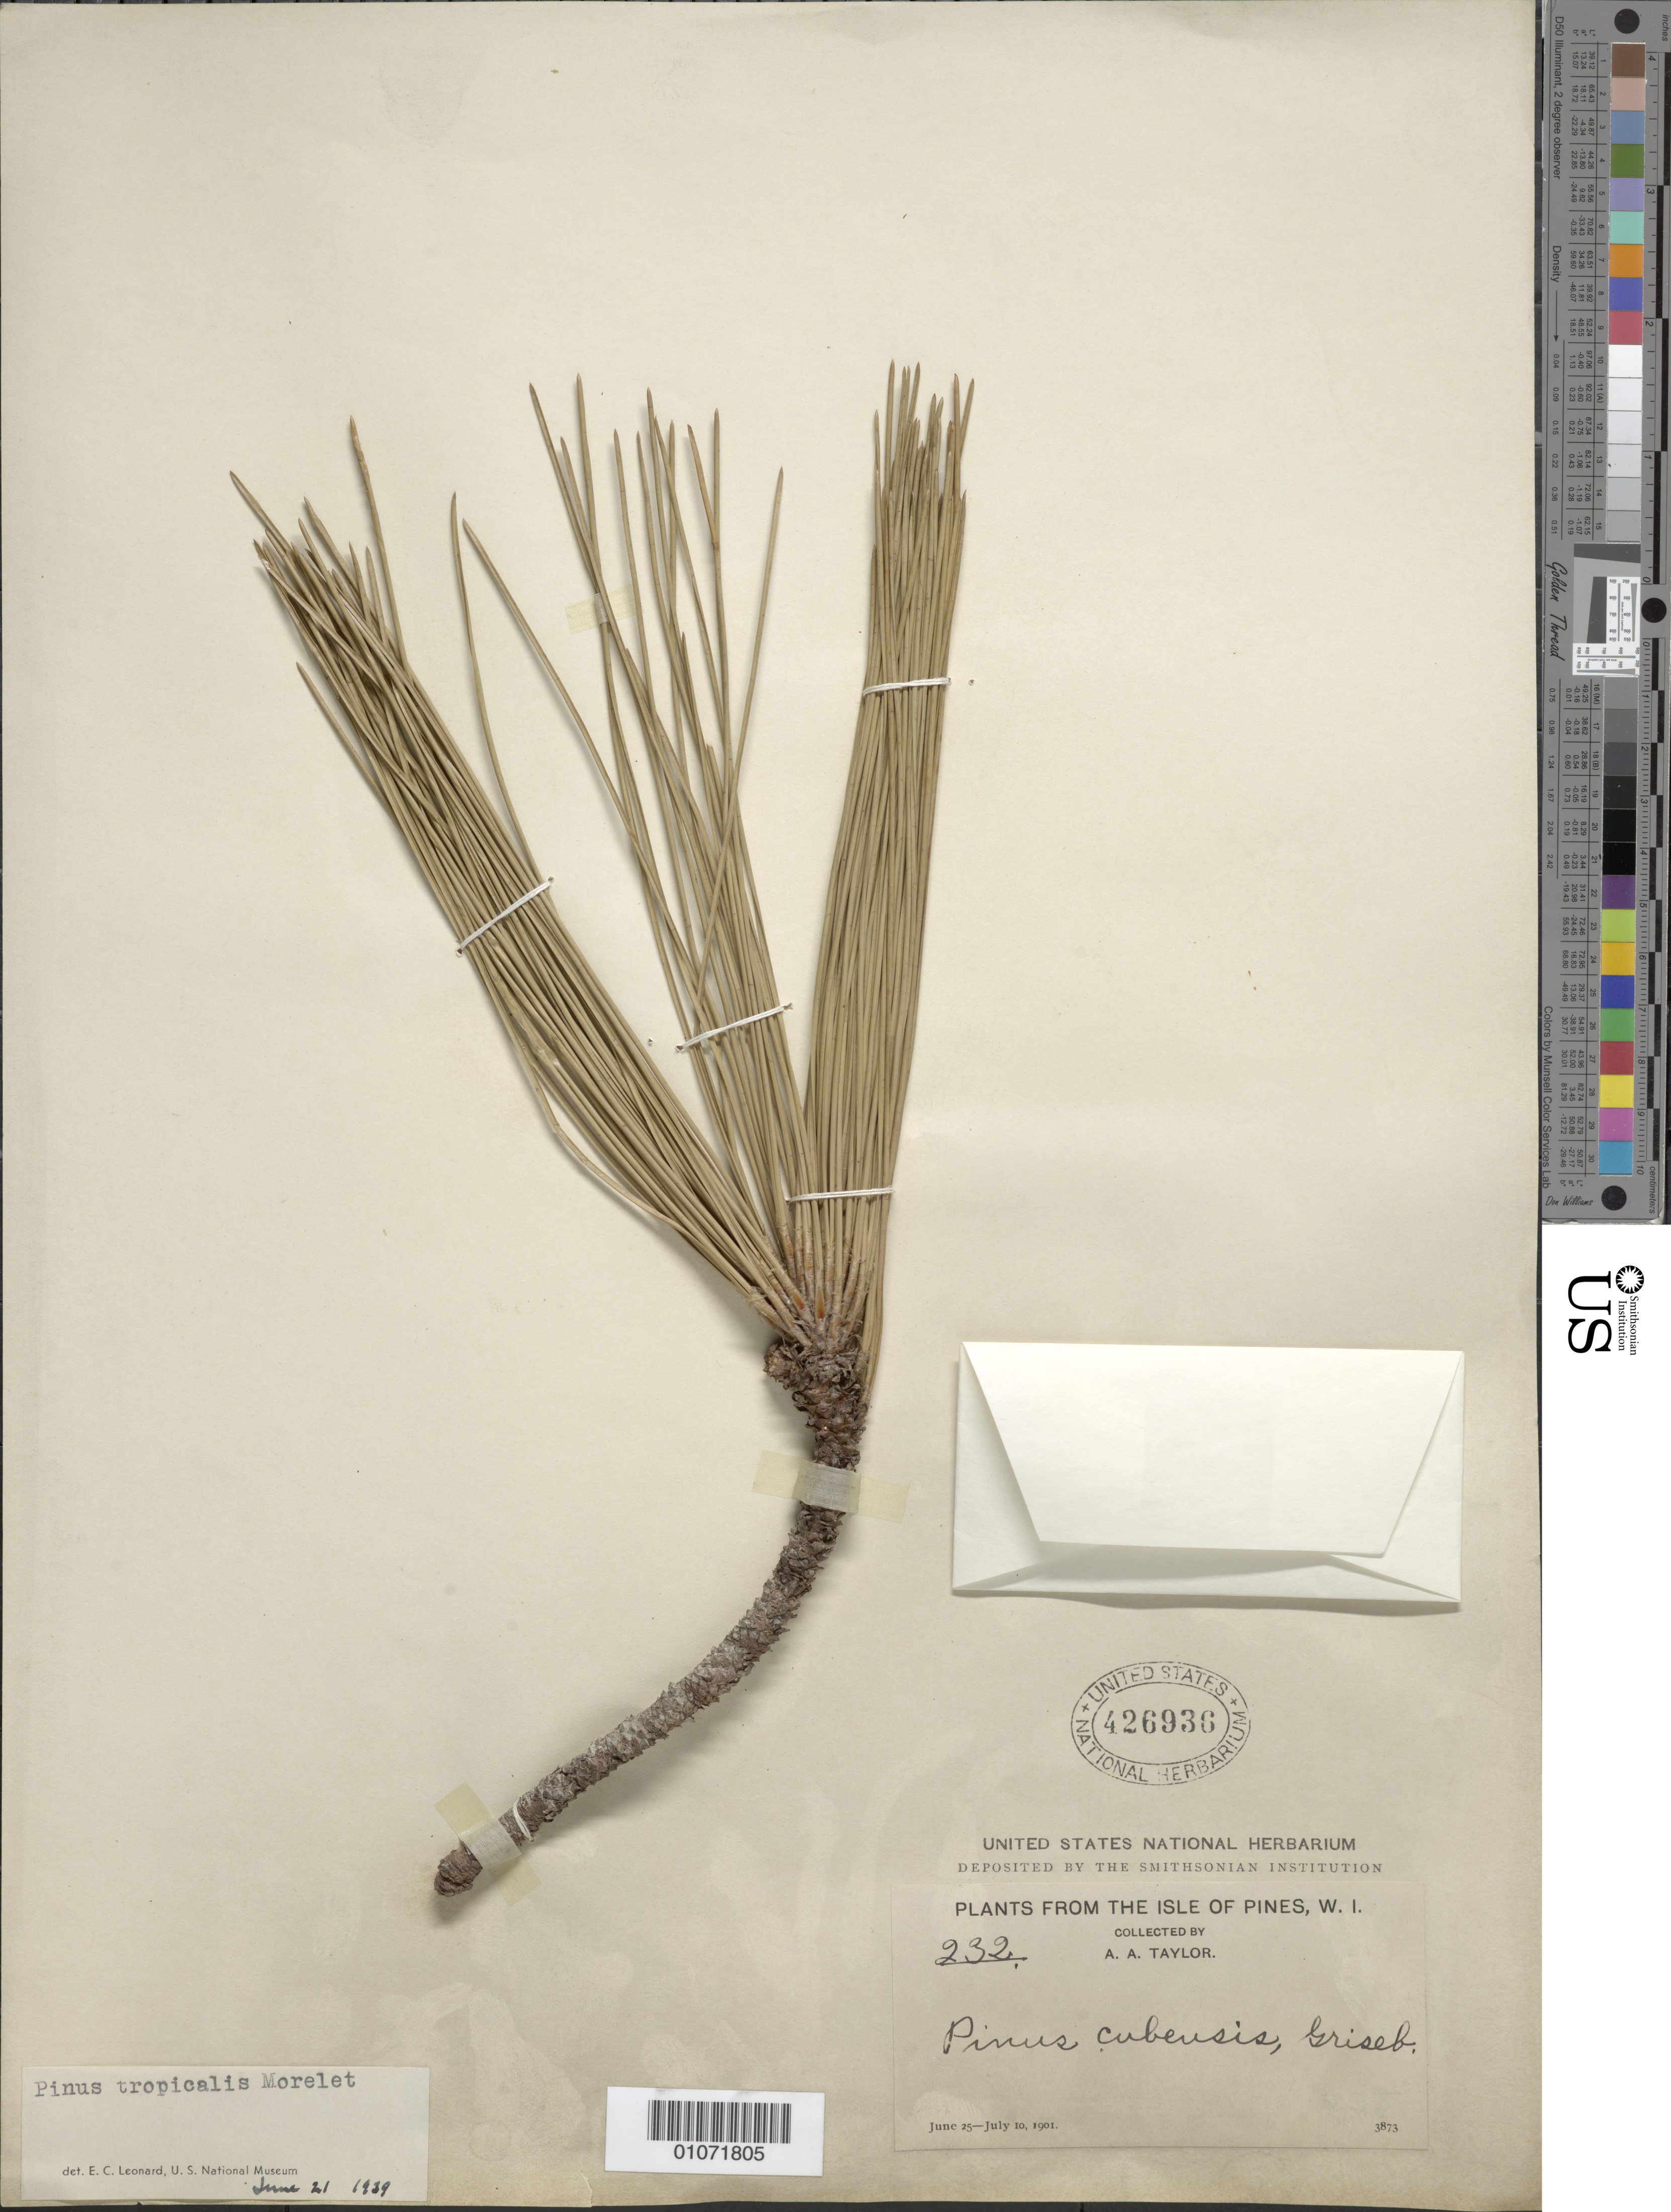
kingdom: Plantae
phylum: Tracheophyta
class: Pinopsida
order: Pinales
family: Pinaceae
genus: Pinus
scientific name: Pinus tropicalis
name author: Morelet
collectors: A. A. Taylor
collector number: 232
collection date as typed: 25 Jun 1901 to 10 Jun 1901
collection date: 1901-06-10/1901-06-25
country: Cuba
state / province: Isla de La Juventud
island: Isla de la Juventud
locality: Isle of Pines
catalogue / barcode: US 426936